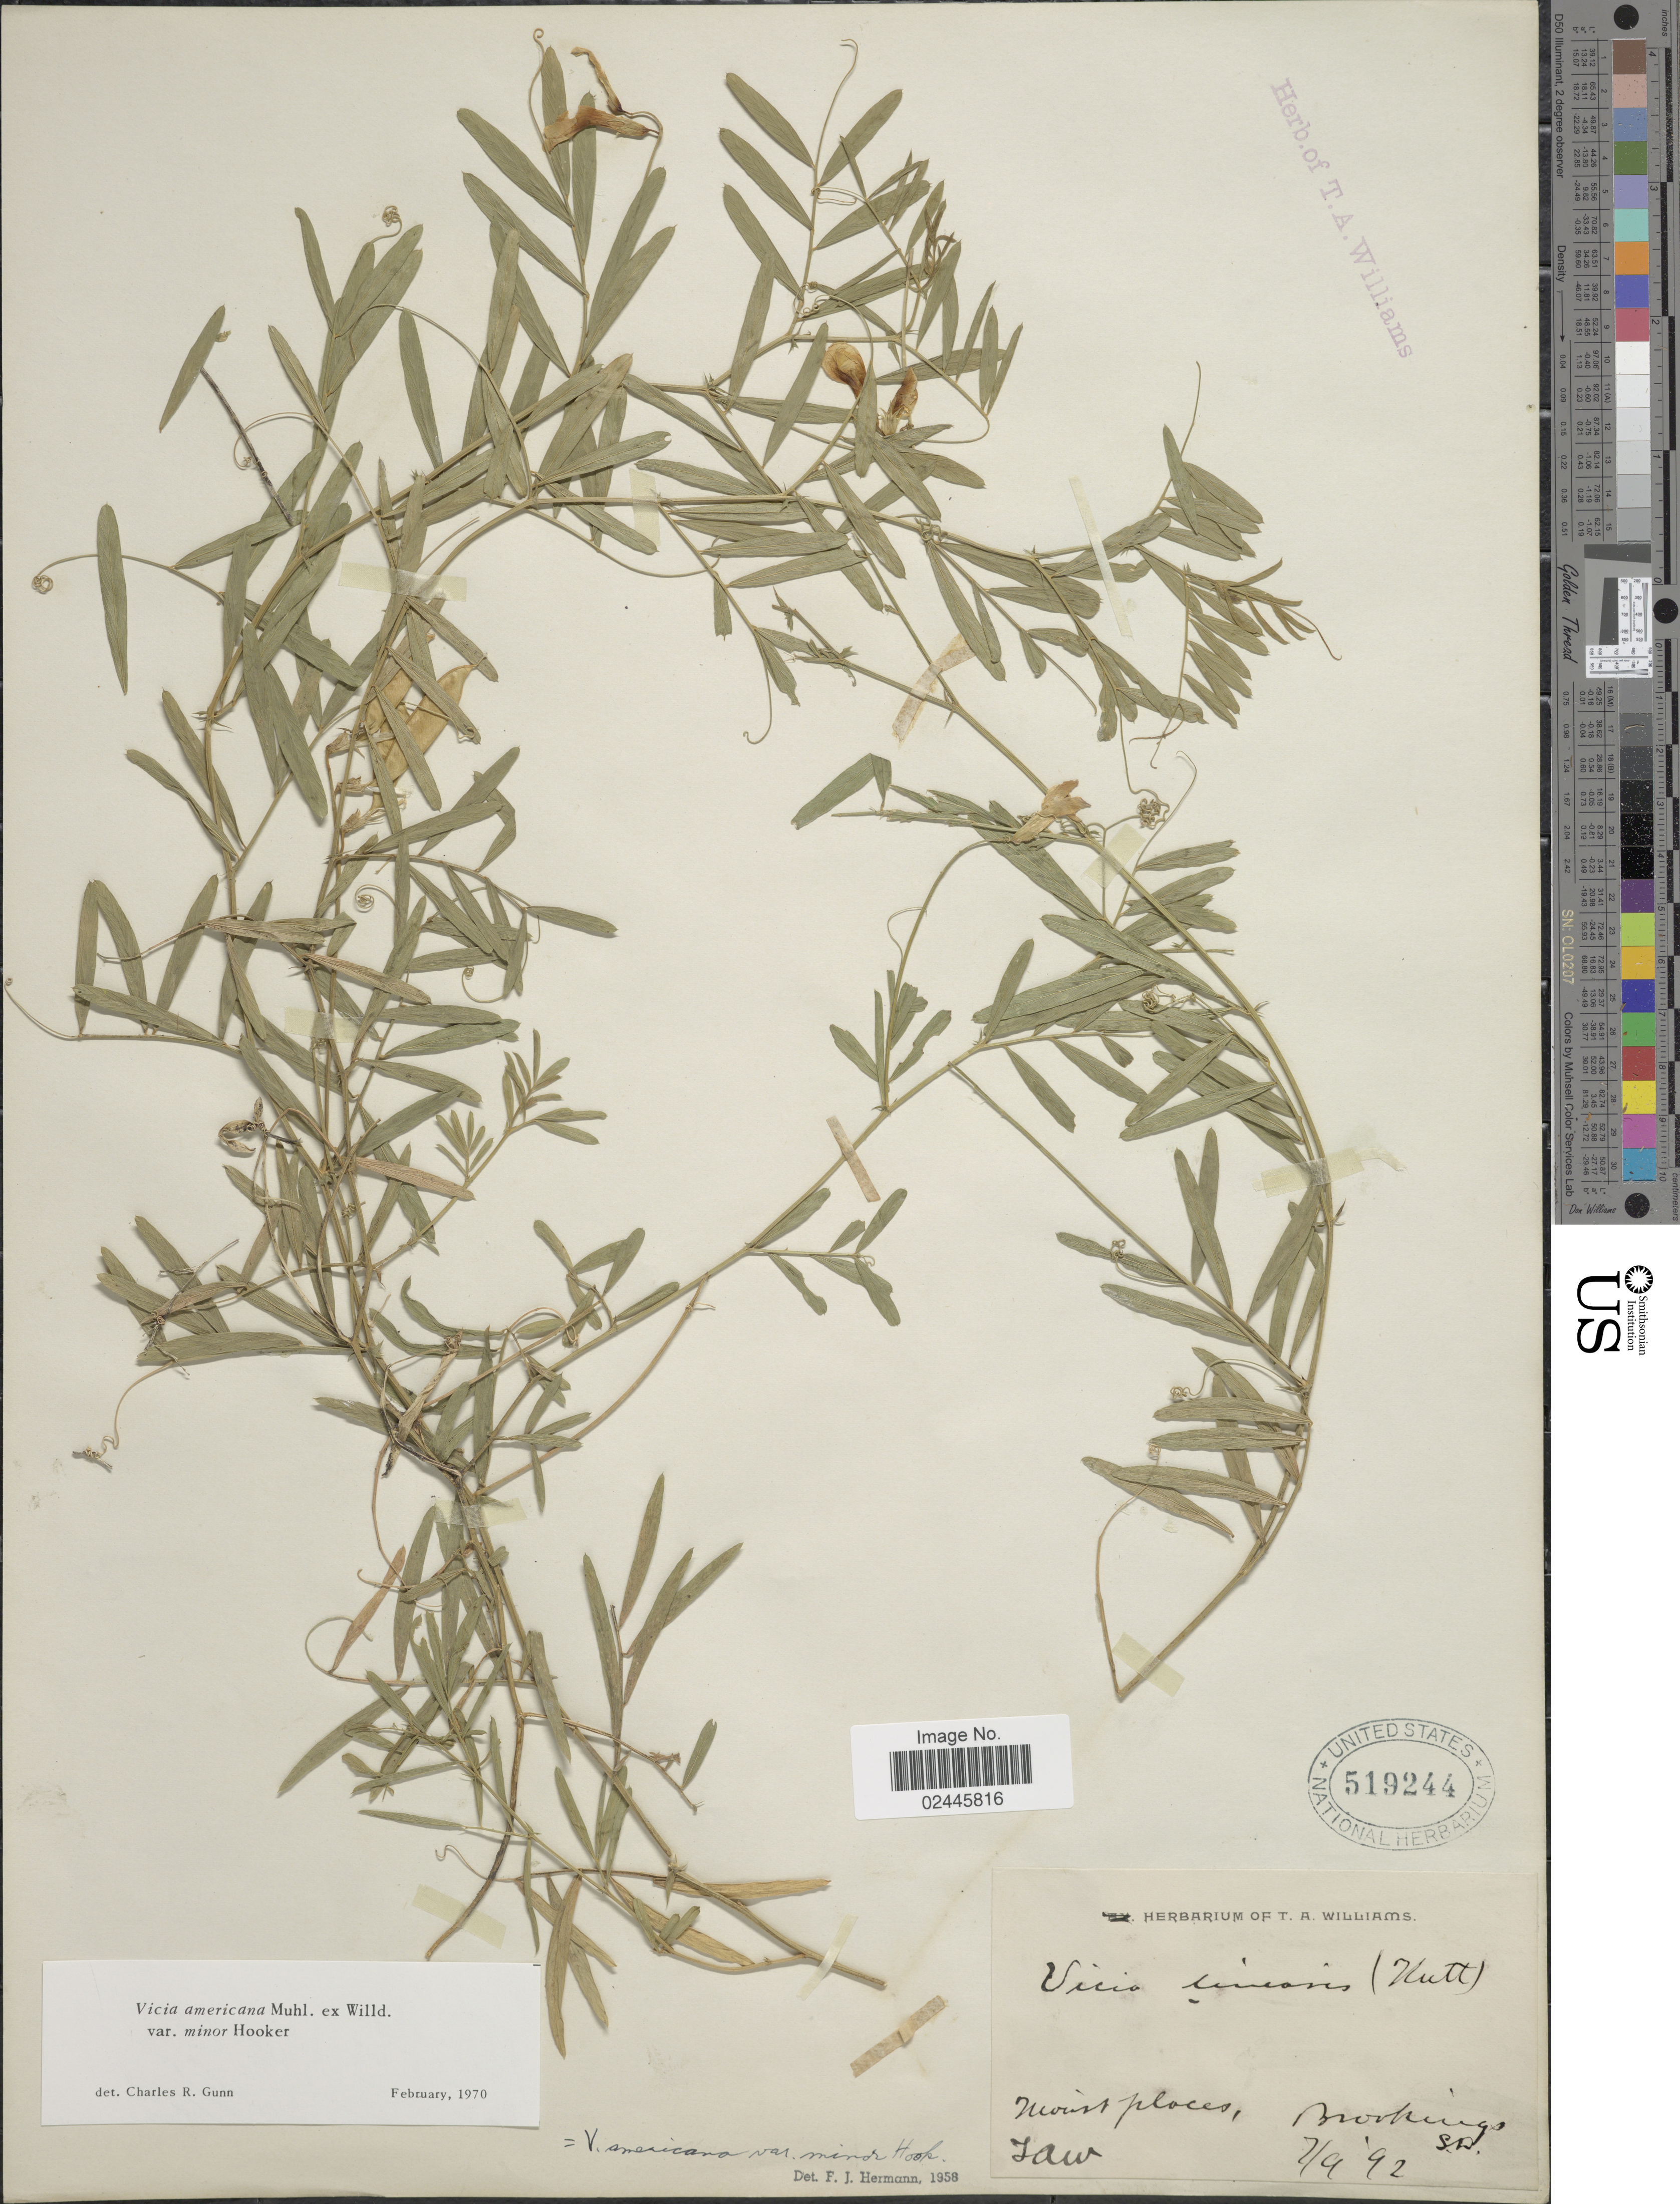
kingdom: Plantae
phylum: Tracheophyta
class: Magnoliopsida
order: Fabales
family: Fabaceae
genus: Vicia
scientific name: Vicia americana var. minor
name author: Hook.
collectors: T. A. Williams (herbarium)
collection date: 1892-07-09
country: United States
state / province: South Dakota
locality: Brookings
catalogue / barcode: US 519244